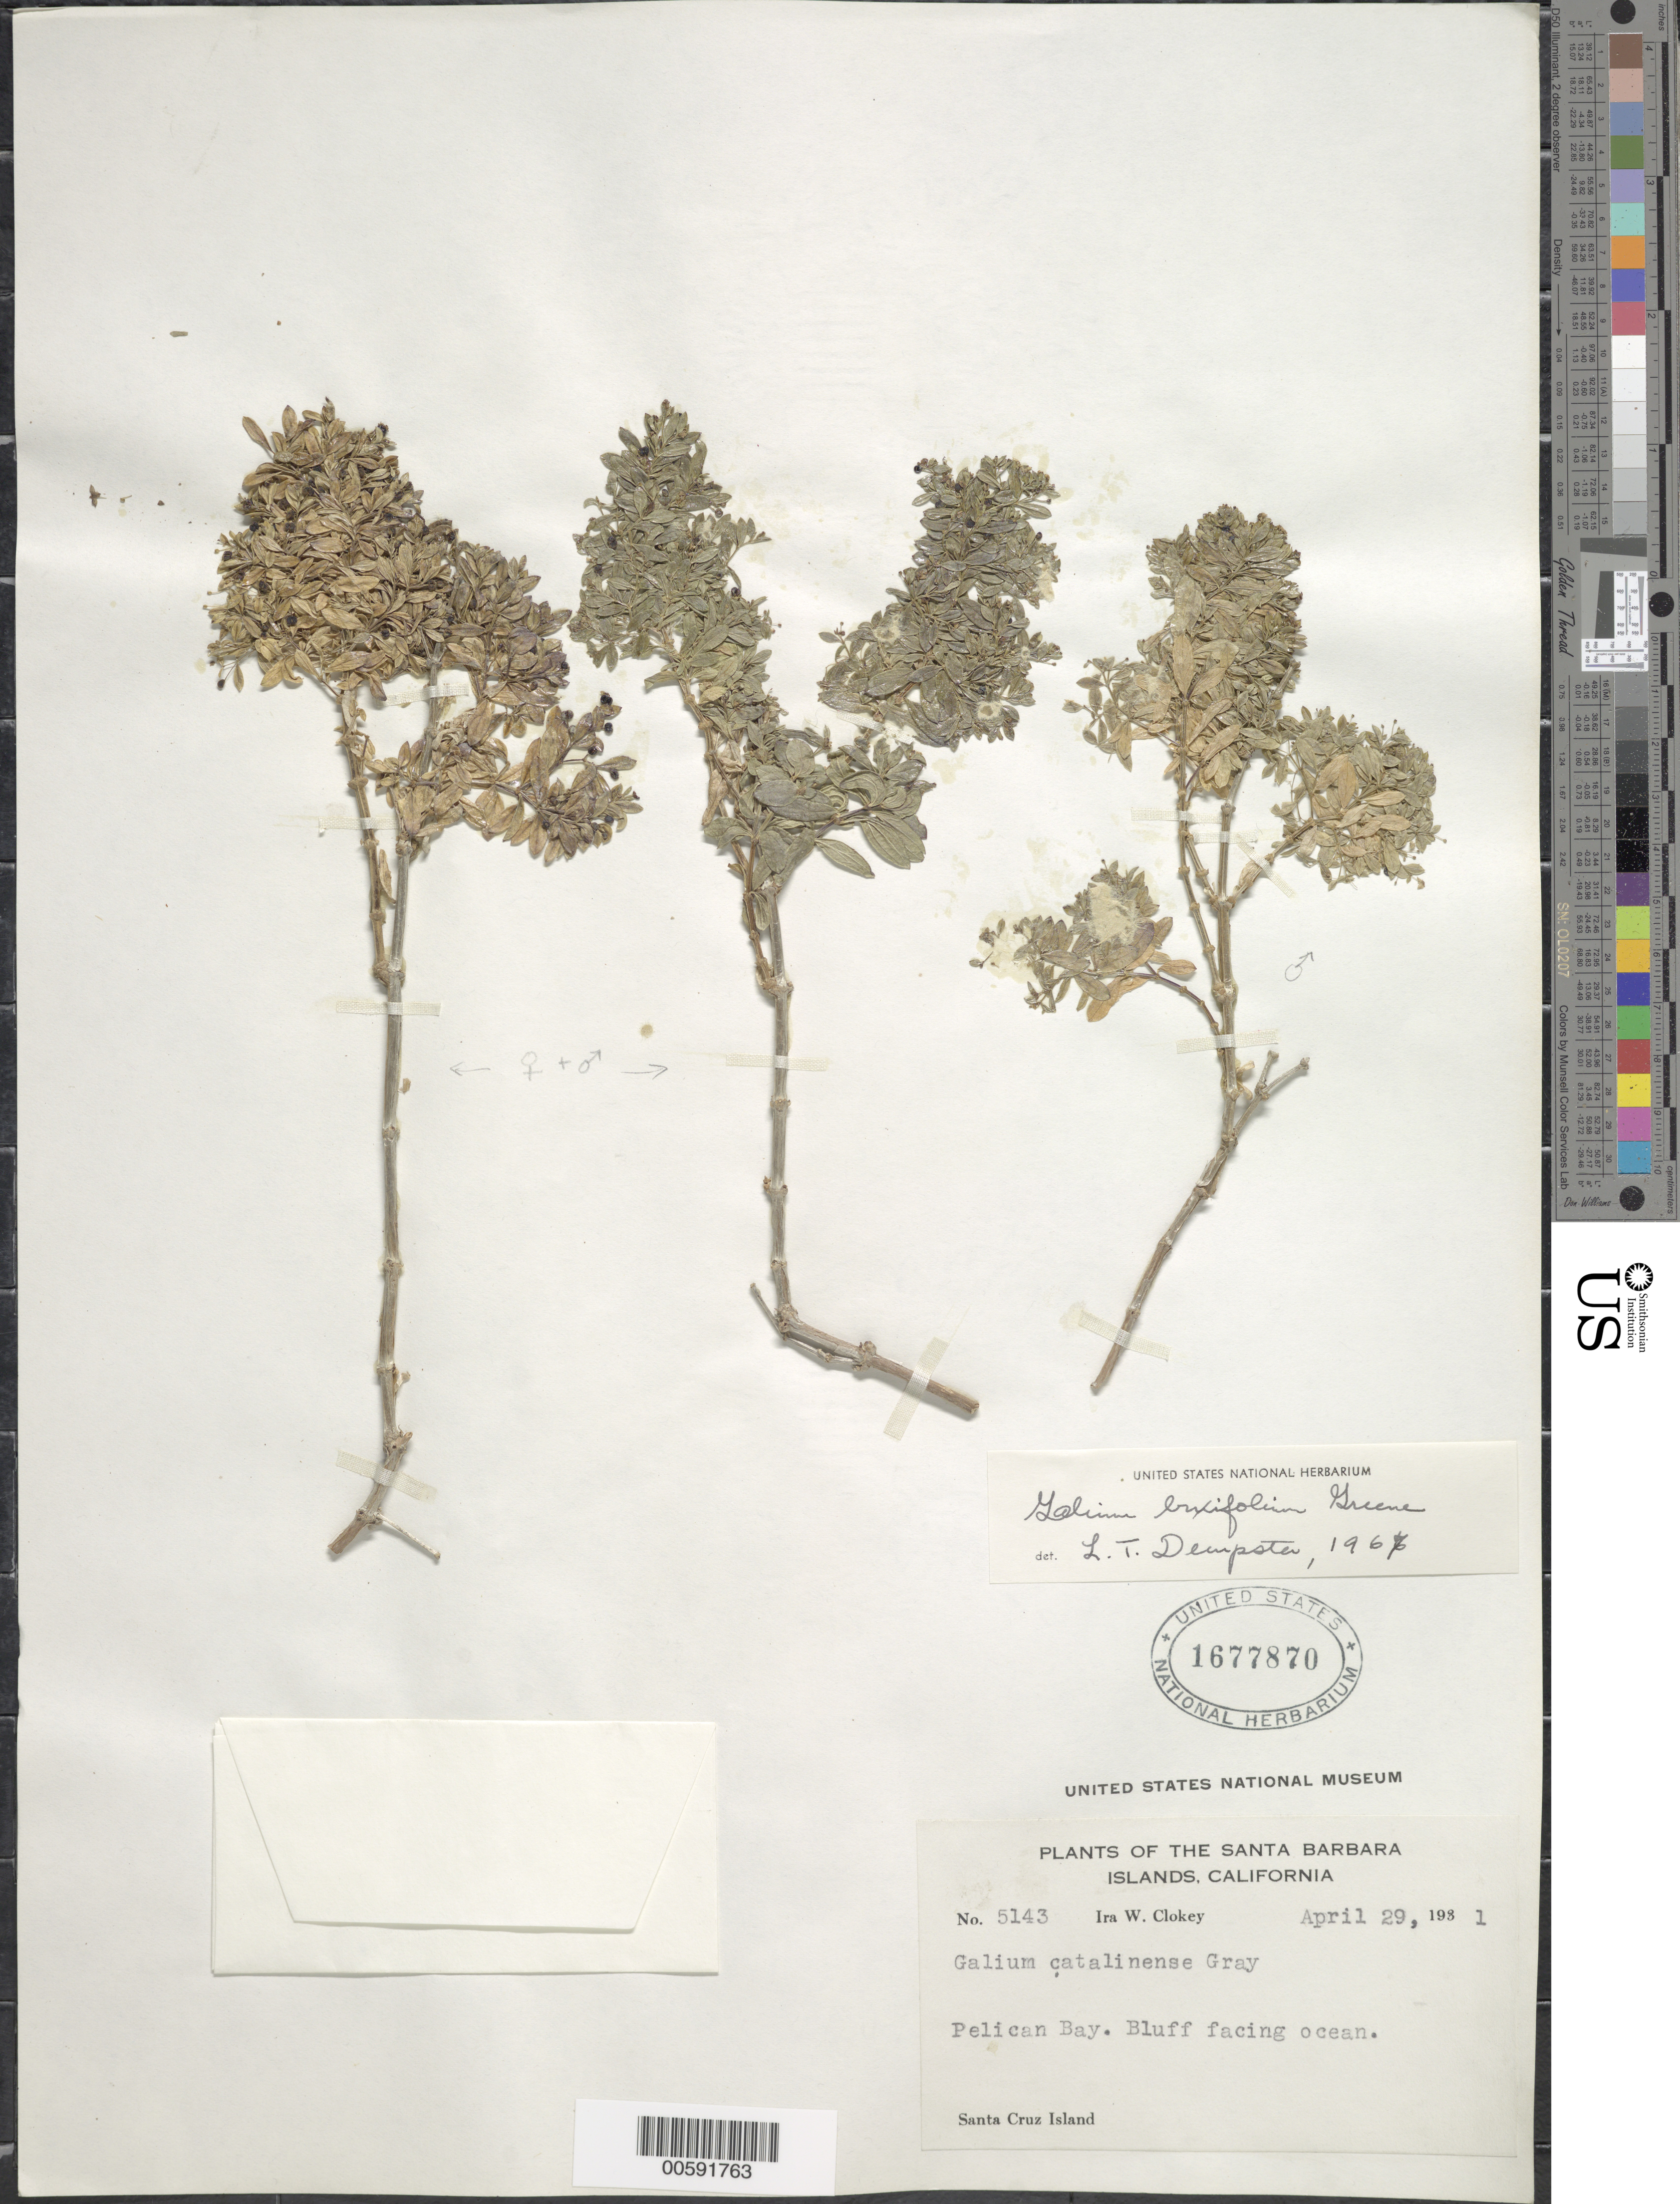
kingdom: Plantae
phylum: Tracheophyta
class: Magnoliopsida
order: Gentianales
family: Rubiaceae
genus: Galium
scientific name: Galium buxifolium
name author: Greene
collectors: I. W. Clokey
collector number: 5143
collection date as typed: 29 May 1931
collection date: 1931-05-29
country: United States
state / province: California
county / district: Santa Barbara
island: Santa Cruz Island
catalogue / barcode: US 1677870